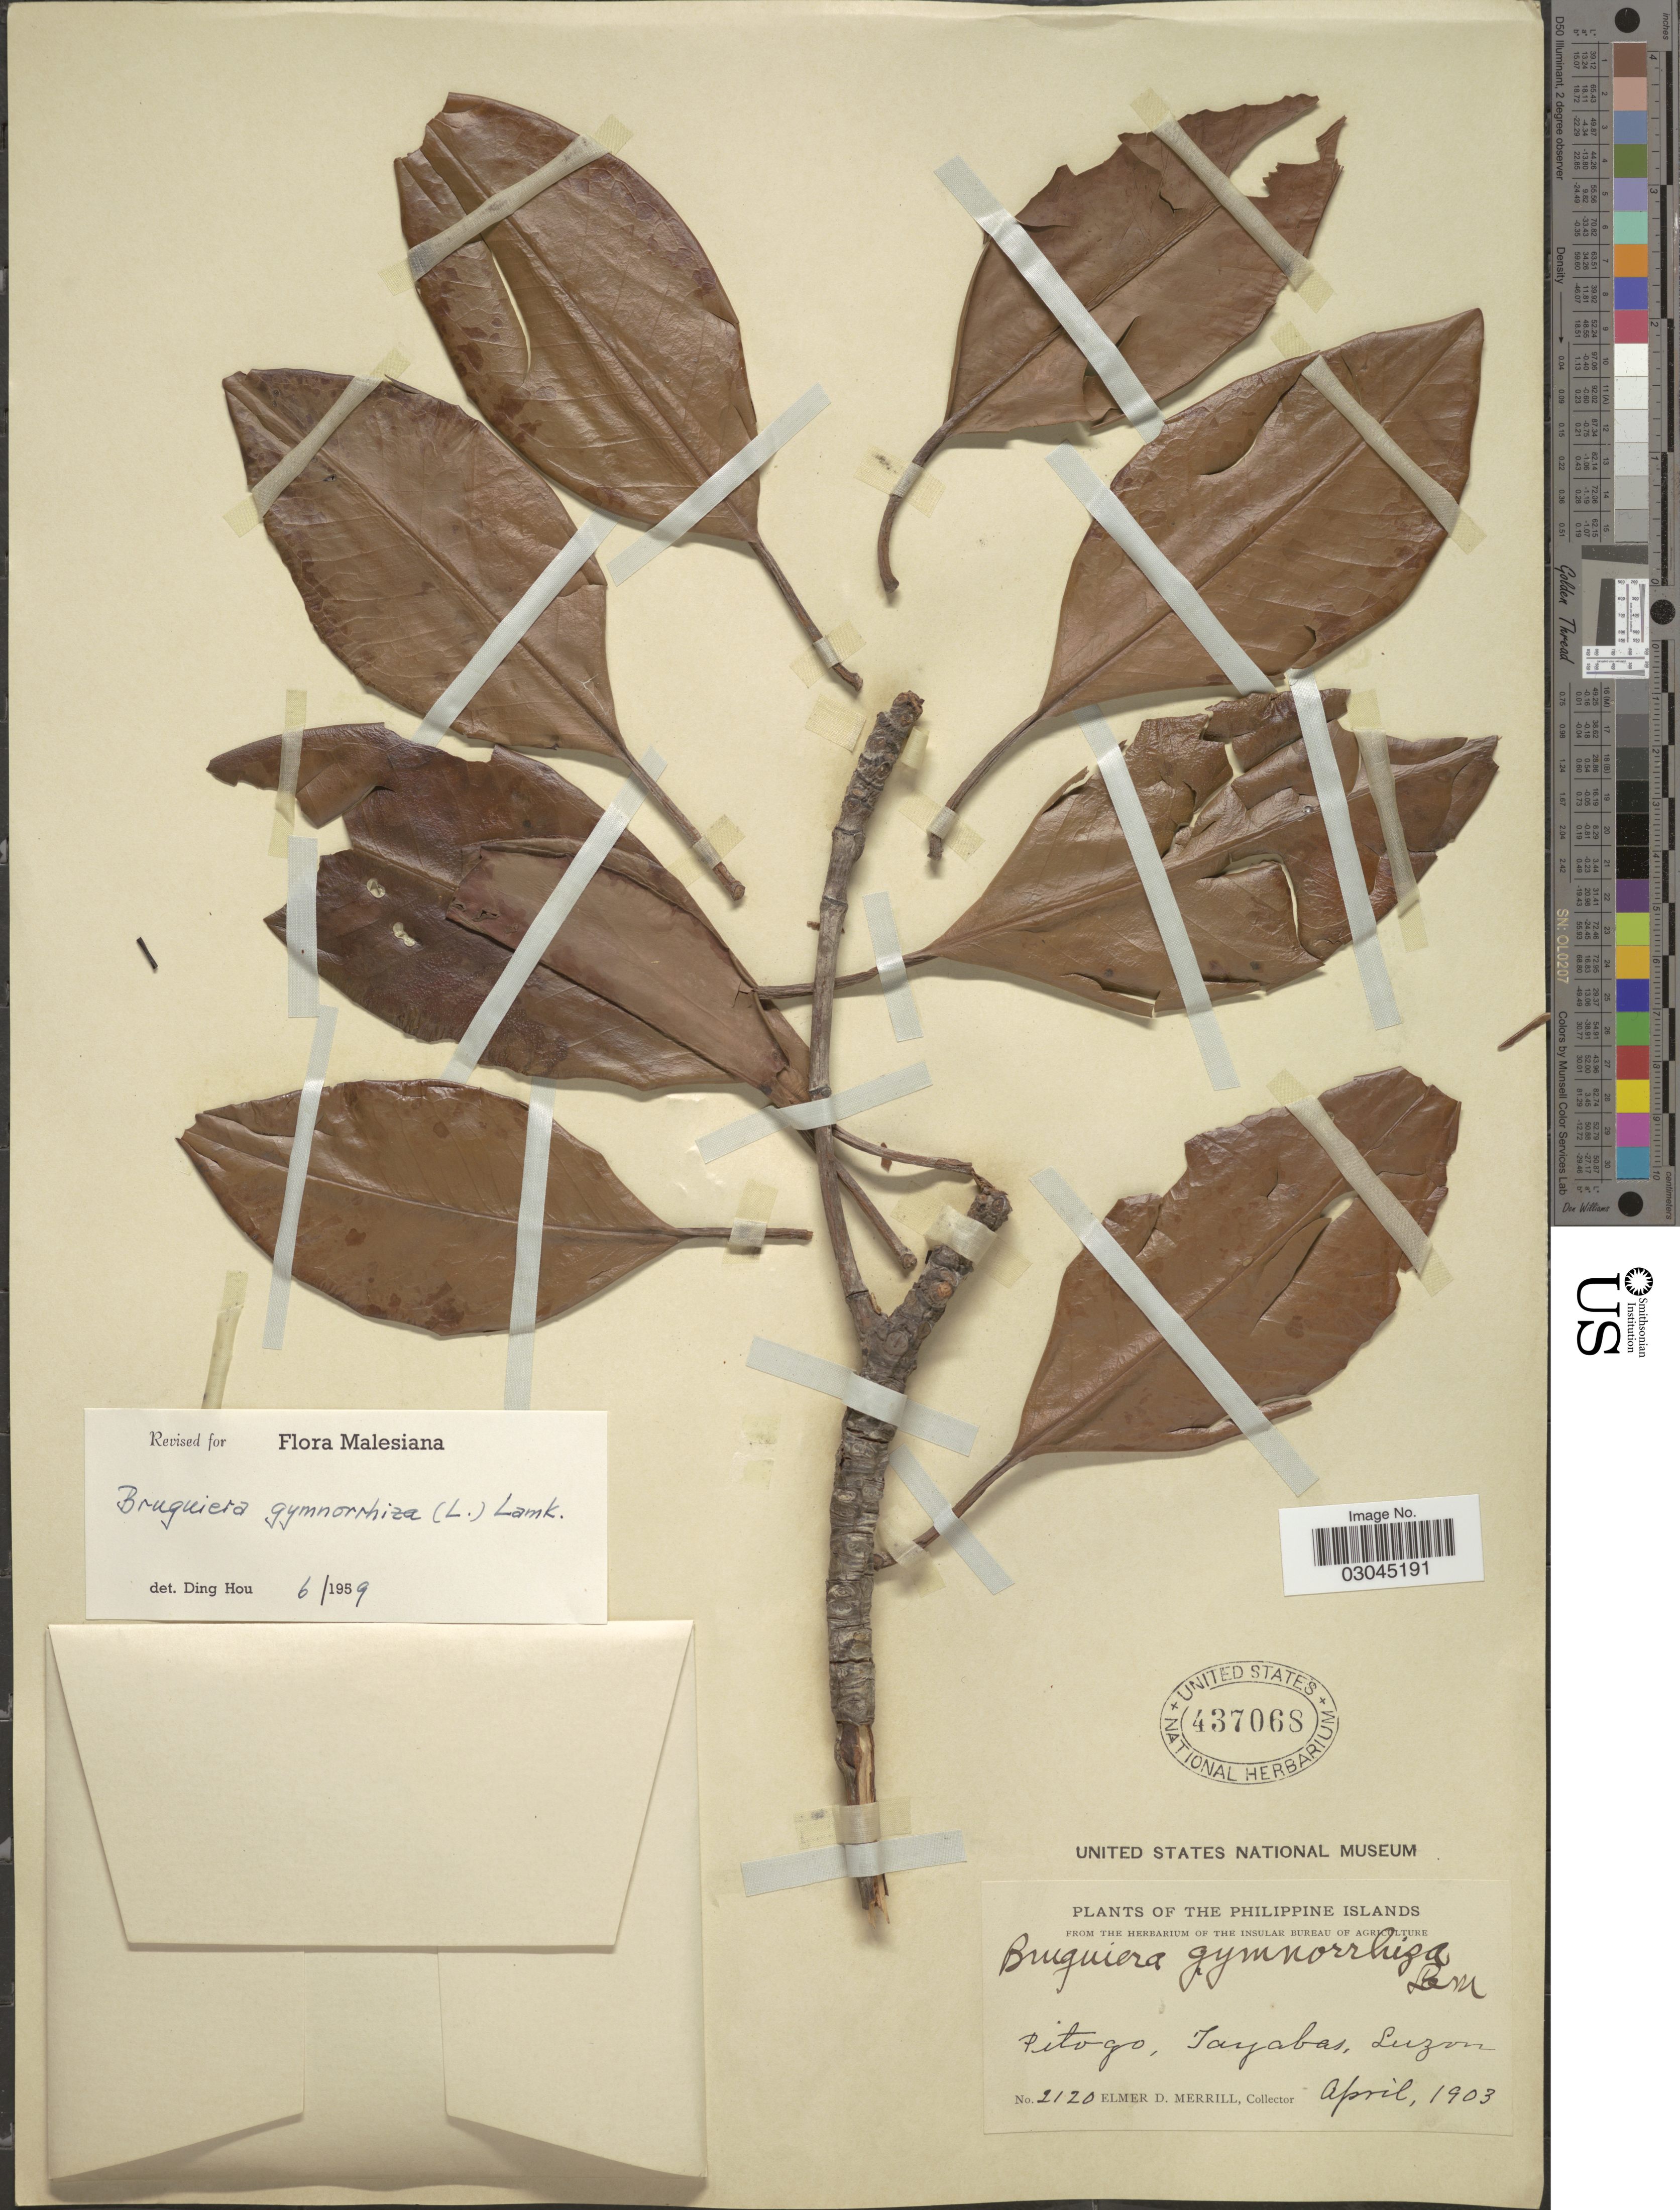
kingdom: Plantae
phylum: Tracheophyta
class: Magnoliopsida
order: Malpighiales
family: Rhizophoraceae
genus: Bruguiera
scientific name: Bruguiera gymnorhiza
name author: (L.) Savigny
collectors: E. D. Merrill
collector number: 2120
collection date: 1903-04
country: Philippines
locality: Pitogo, Tayabas, Luzon.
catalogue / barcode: US 437068